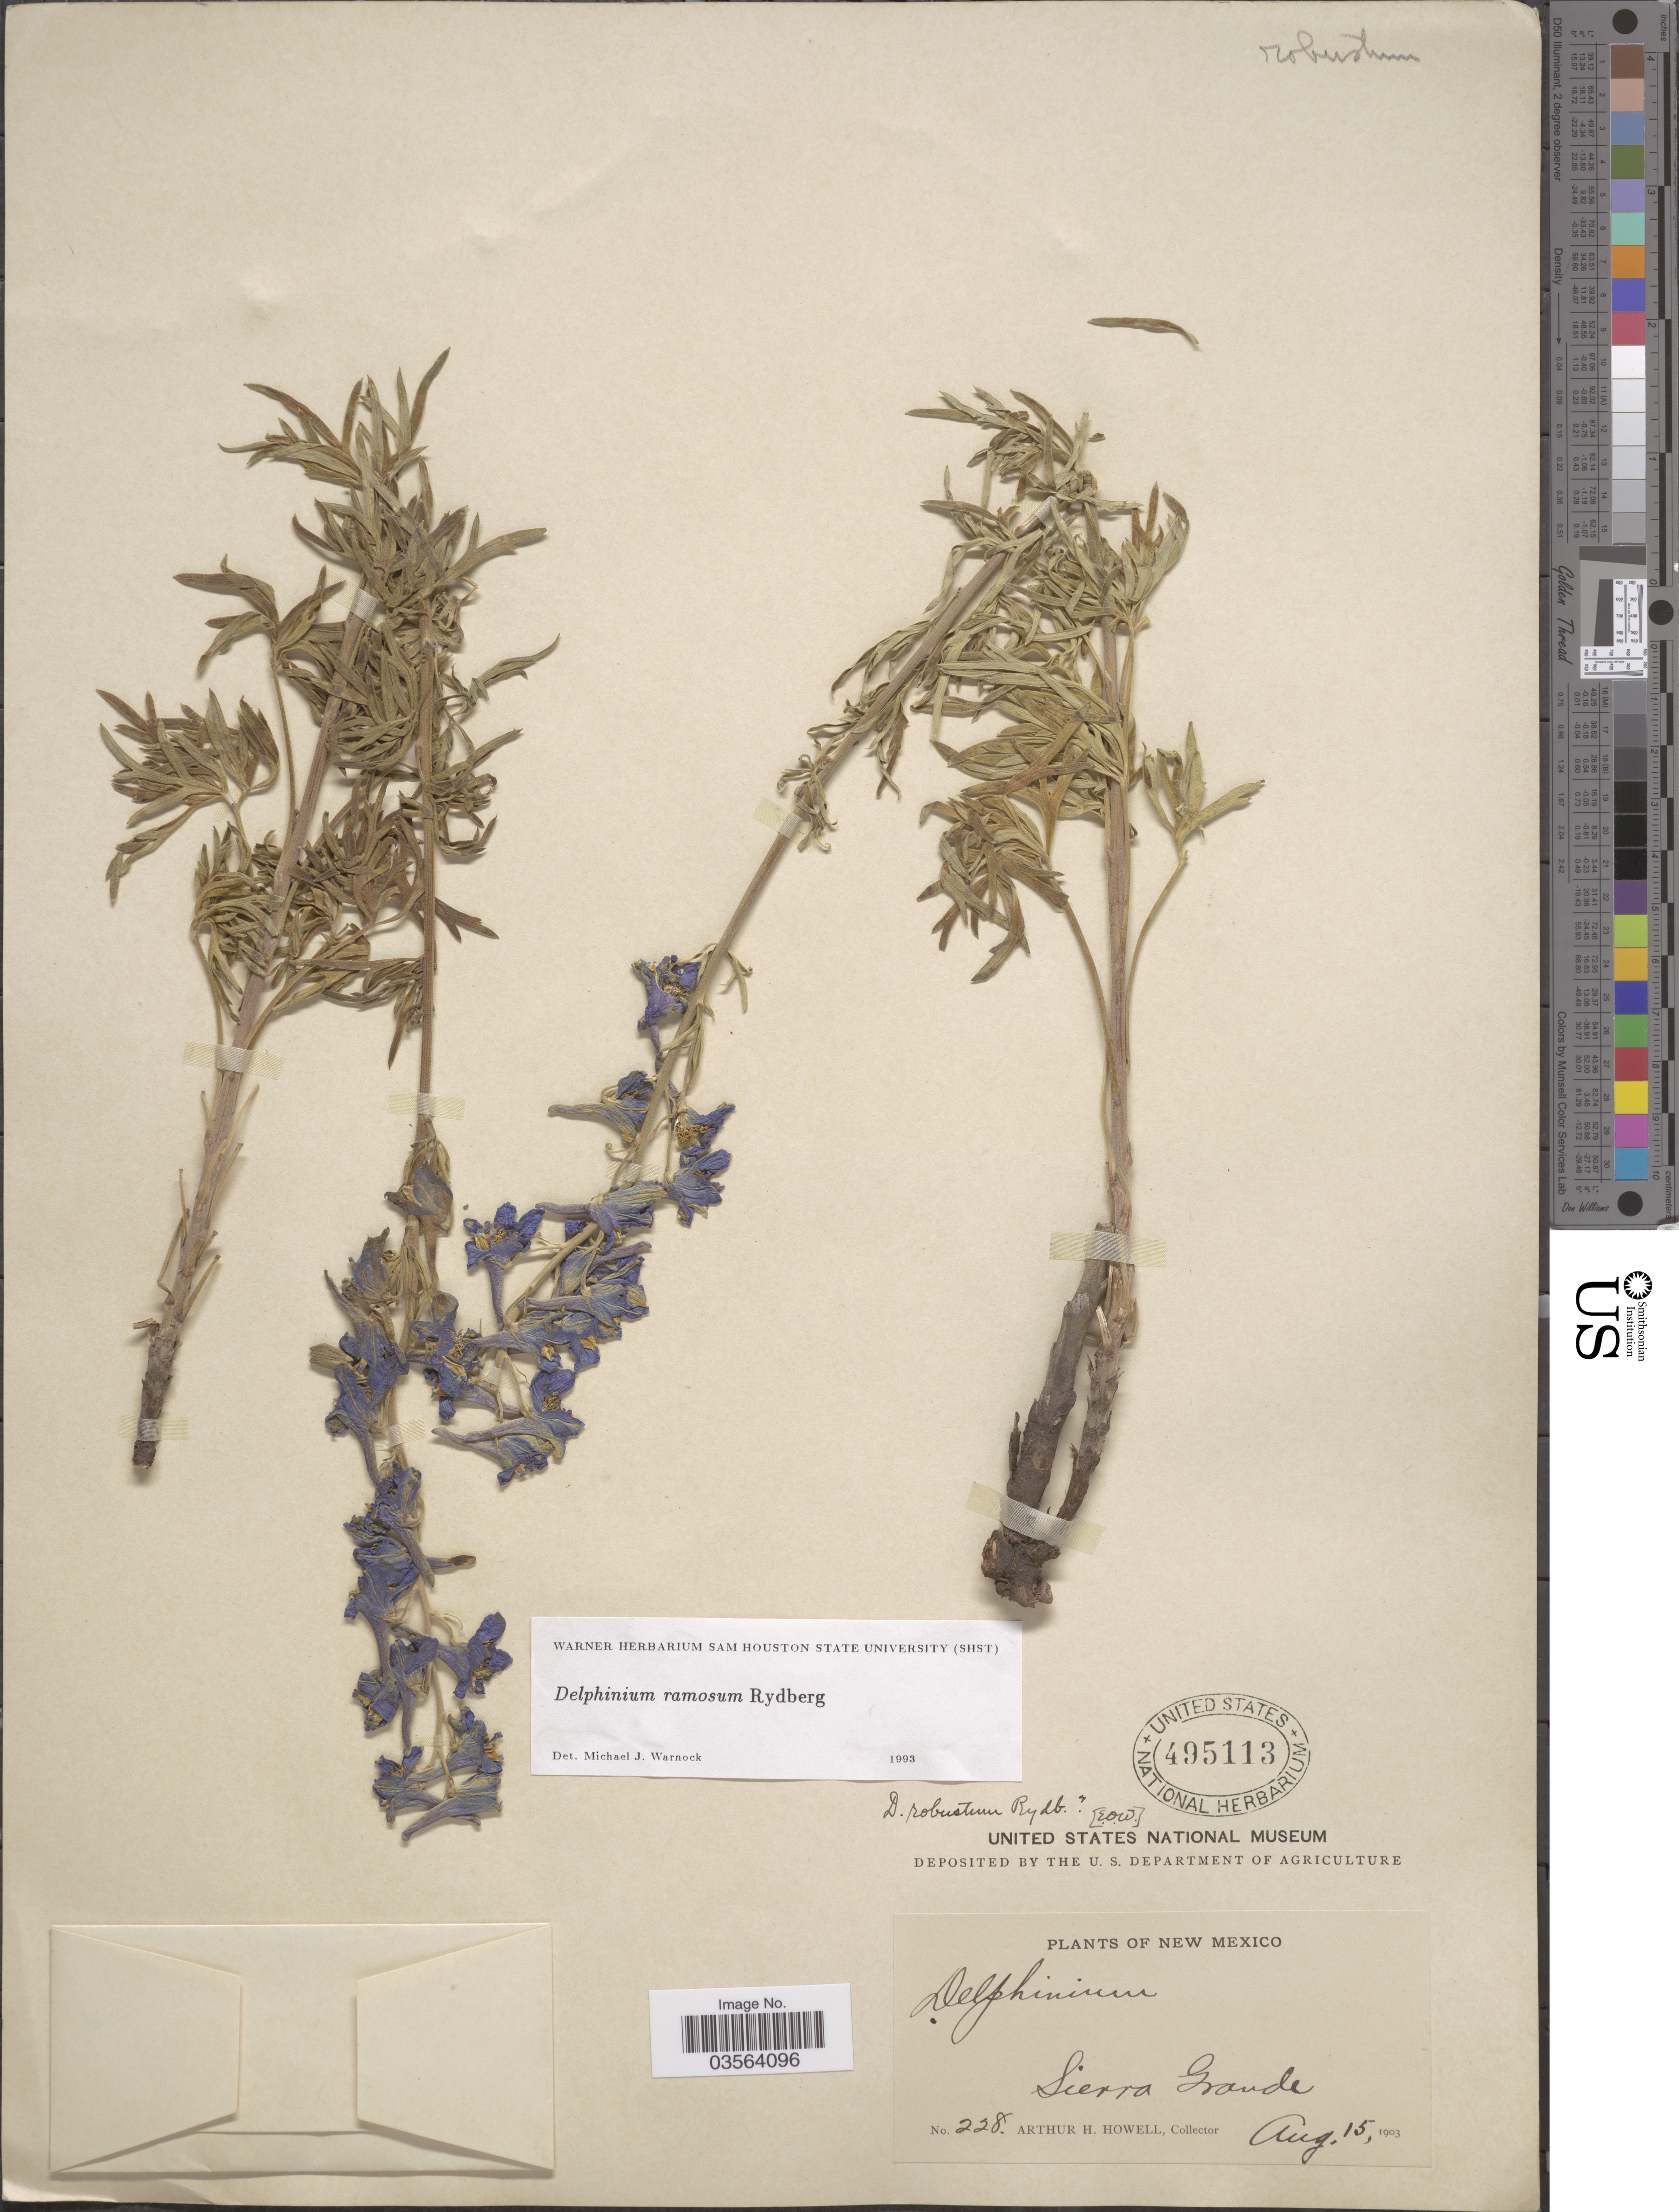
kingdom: Plantae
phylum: Tracheophyta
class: Magnoliopsida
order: Ranunculales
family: Ranunculaceae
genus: Delphinium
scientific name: Delphinium ramosum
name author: Rydb.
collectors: A. Howell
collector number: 228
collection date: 1903-08-15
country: United States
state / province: New Mexico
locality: Sierra Grande.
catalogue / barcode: US 495113